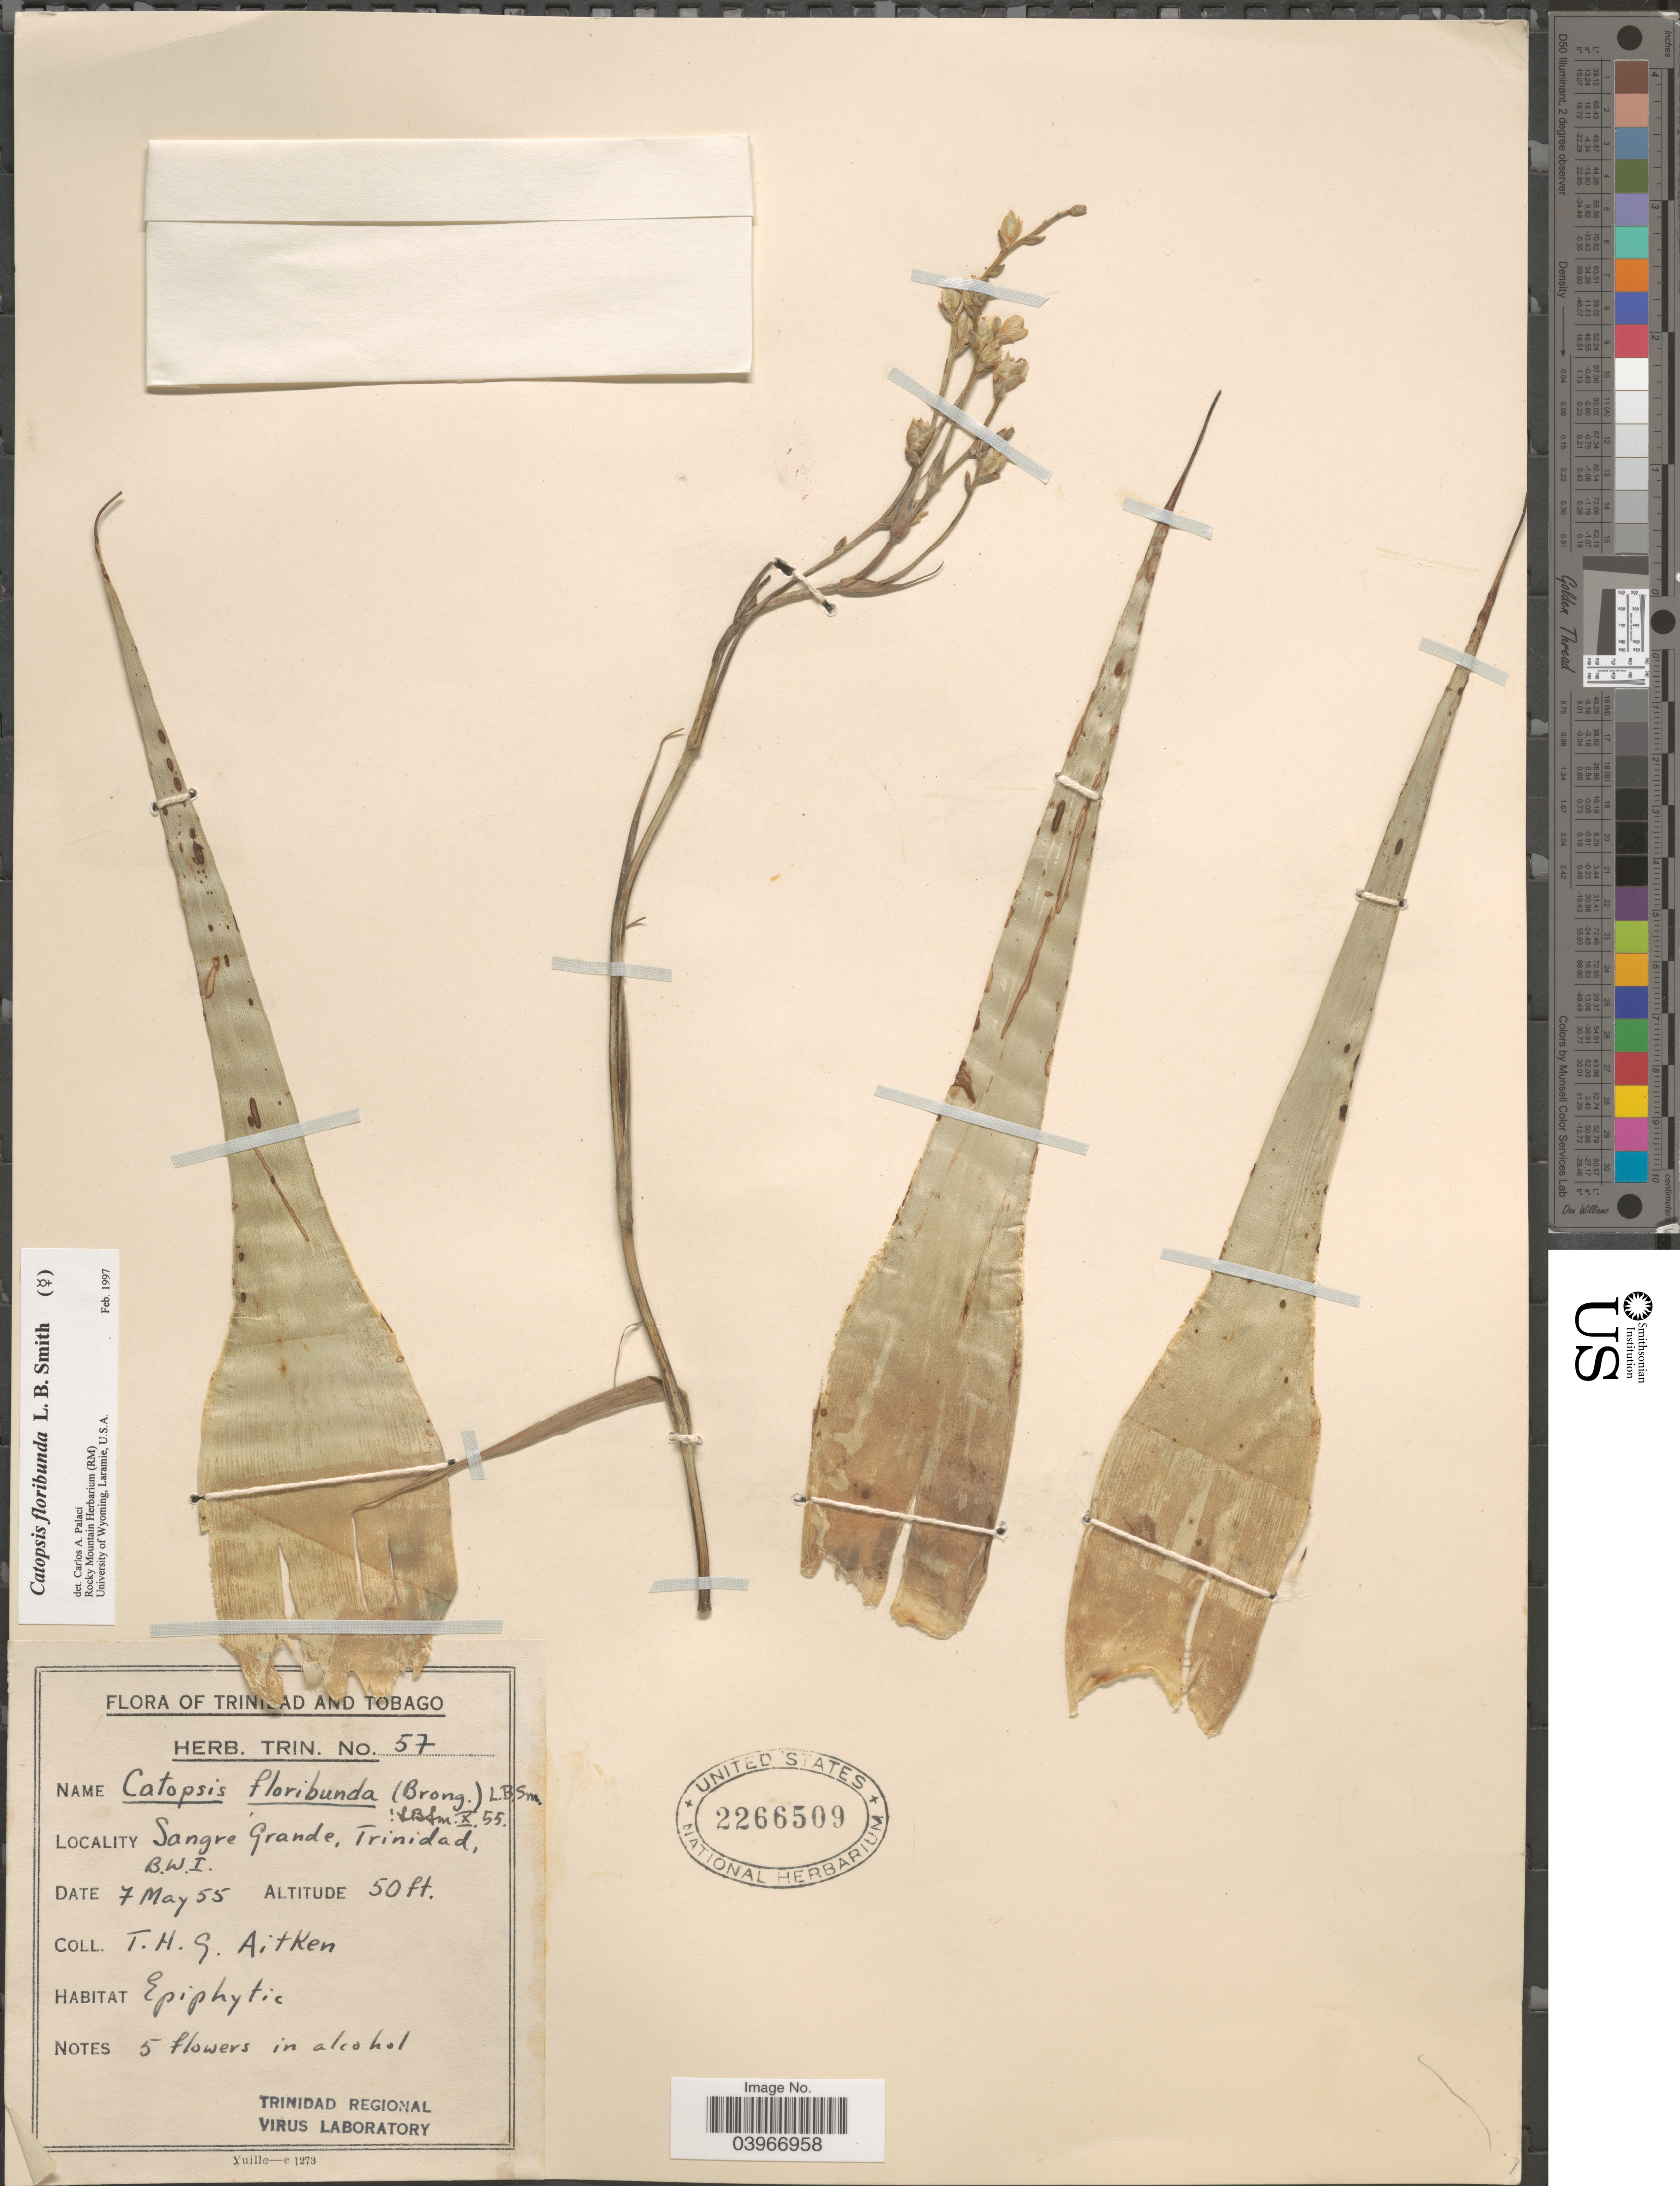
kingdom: Plantae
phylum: Tracheophyta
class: Liliopsida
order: Poales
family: Bromeliaceae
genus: Catopsis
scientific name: Catopsis floribunda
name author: L.B. Sm.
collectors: T. Aitken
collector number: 57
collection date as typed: Transcribed d/m/y: 7/5/55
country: Trinidad and Tobago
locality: Sangre Grande, Trinidad, B. W. I.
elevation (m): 15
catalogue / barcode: US 2266509